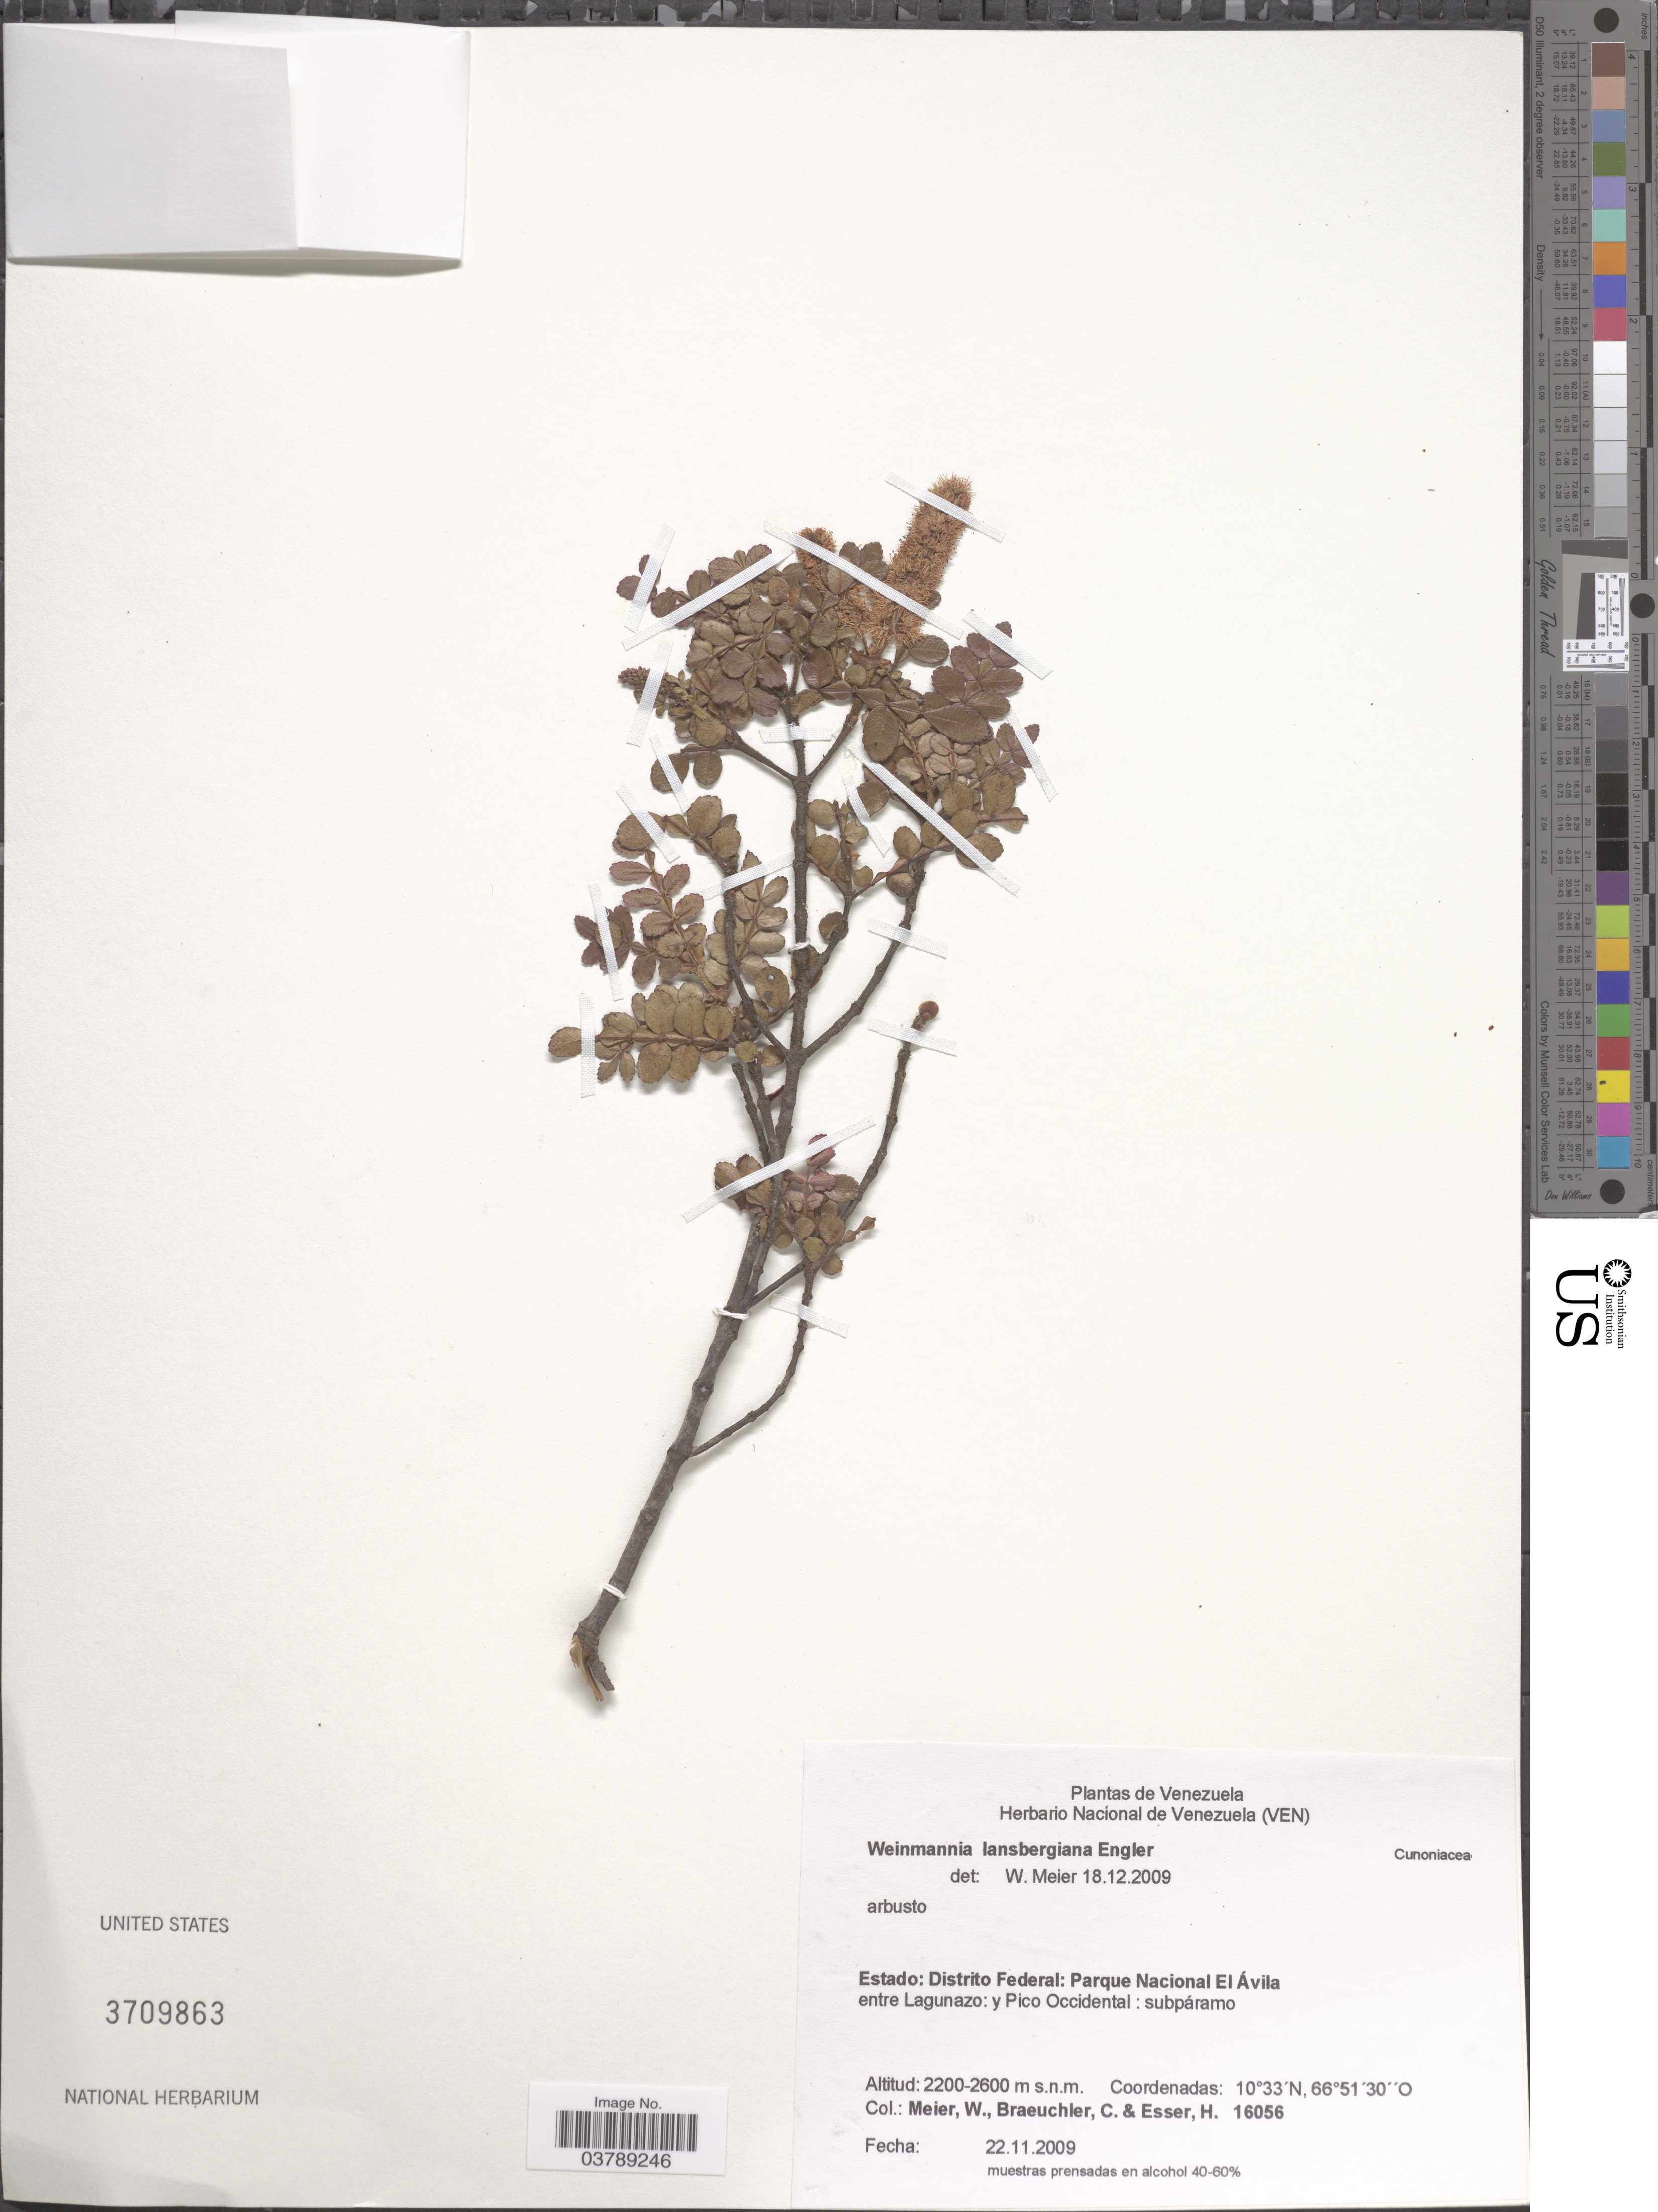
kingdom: Plantae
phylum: Tracheophyta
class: Magnoliopsida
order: Oxalidales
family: Cunoniaceae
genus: Weinmannia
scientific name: Weinmannia lansbergiana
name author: Engl.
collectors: W. Meier, C. Braeuchler & H. Esser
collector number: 16056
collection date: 2009-11-22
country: Venezuela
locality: Distrito Federal: Parque Nacional El Á vila entre lagunazo: y Pico Occidental: subpáramo.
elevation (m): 2200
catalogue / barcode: US 3709863